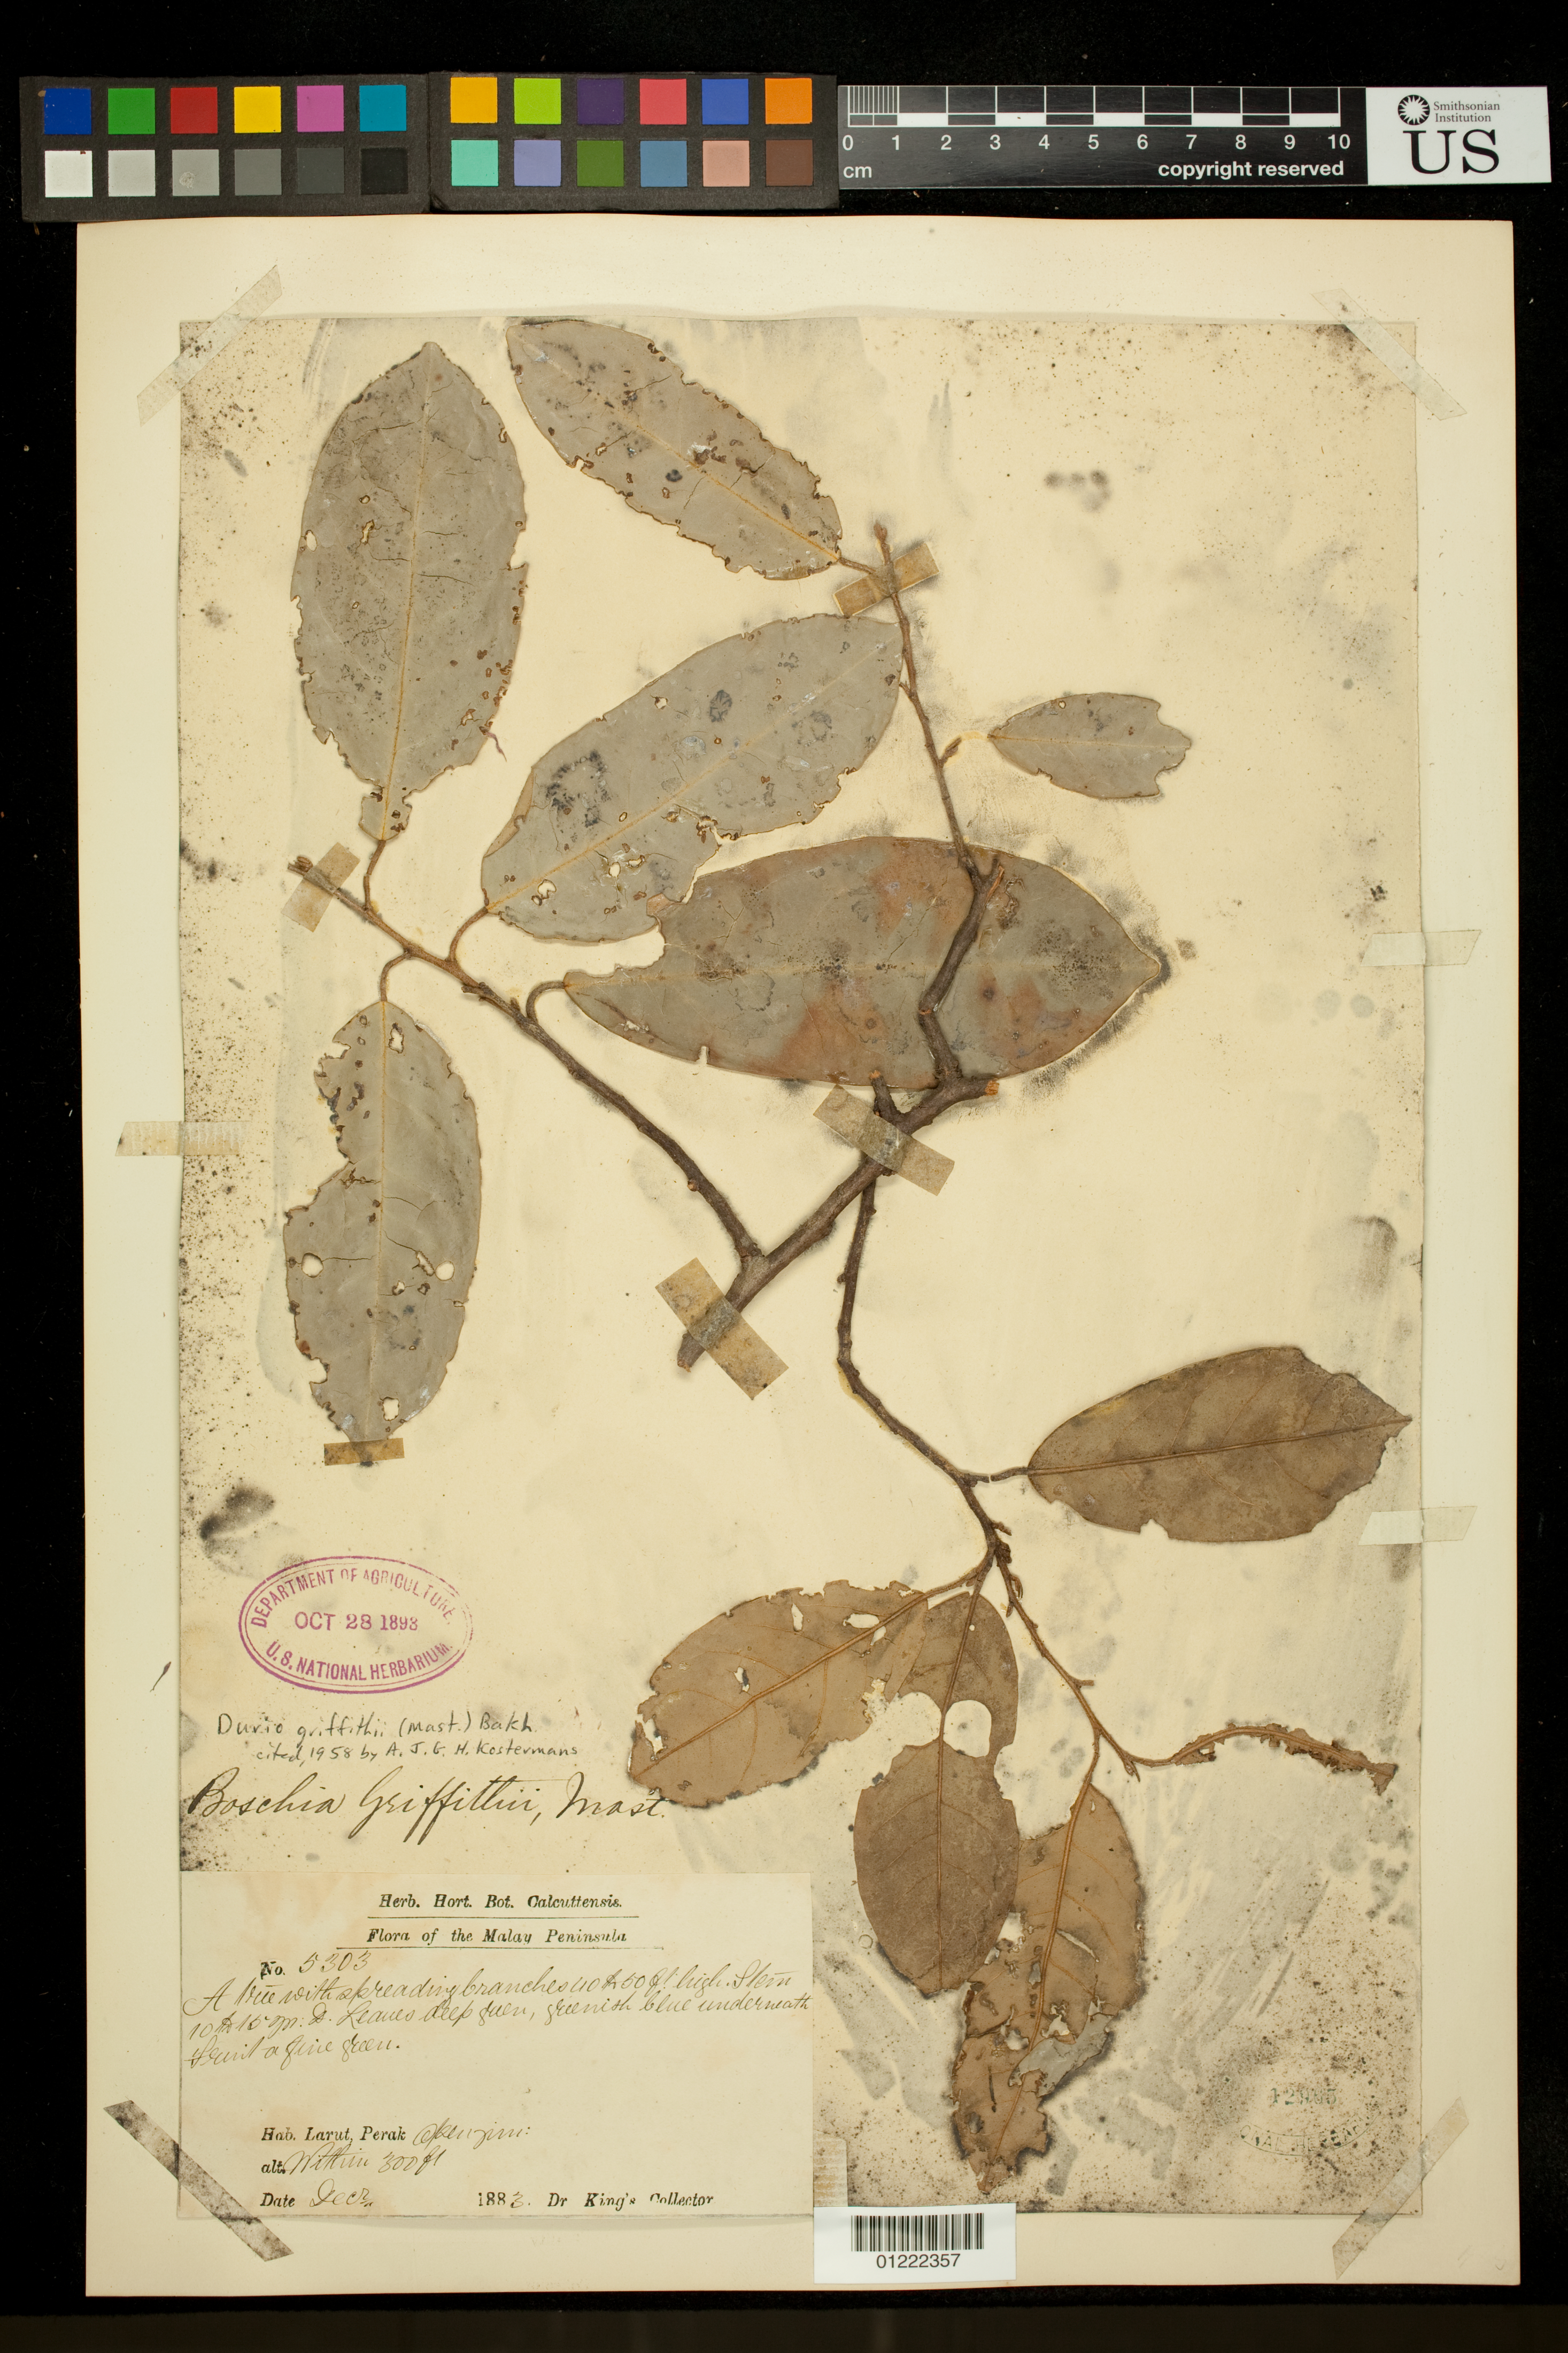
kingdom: Plantae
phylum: Tracheophyta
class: Magnoliopsida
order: Malvales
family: Malvaceae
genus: Boschia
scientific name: Boschia griffithii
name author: Mast.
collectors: Dr. King's collector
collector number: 5303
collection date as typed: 1883-12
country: Malaysia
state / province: Perak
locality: Larut, Perak.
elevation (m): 91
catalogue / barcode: US 12965